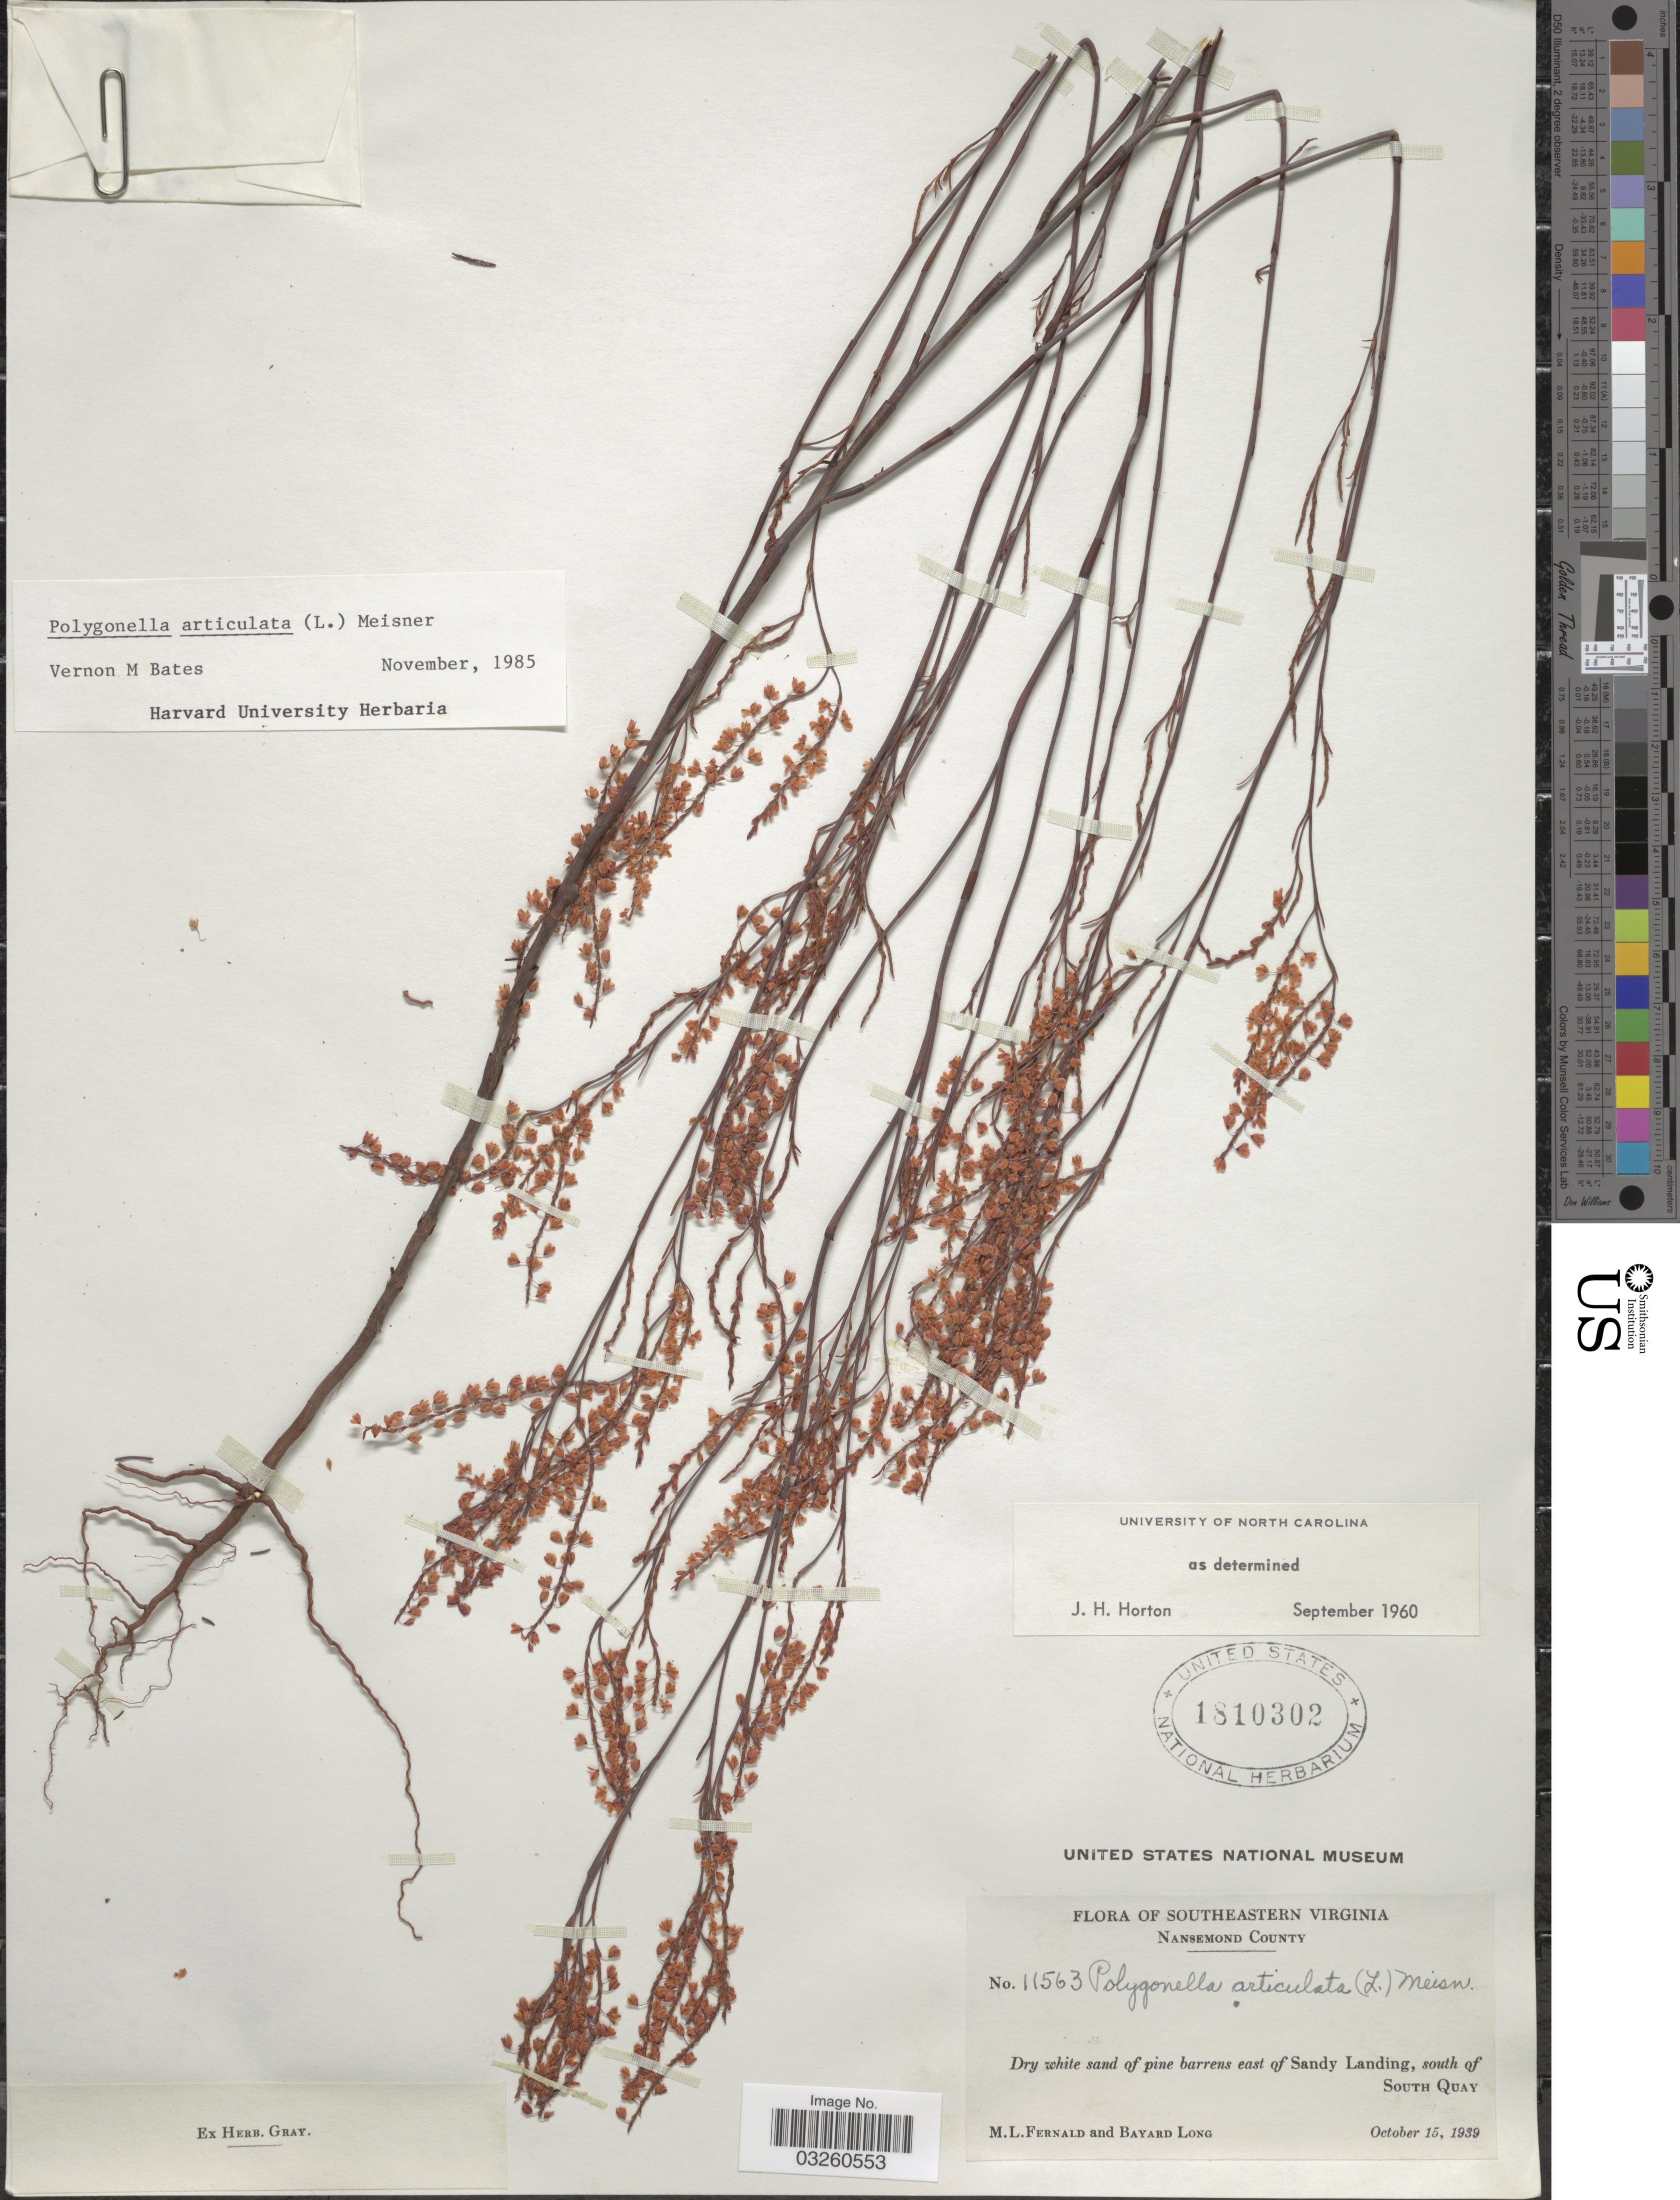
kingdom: Plantae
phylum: Tracheophyta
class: Magnoliopsida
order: Caryophyllales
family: Polygonaceae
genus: Polygonella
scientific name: Polygonella articulata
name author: (L.) Meisn.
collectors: M. L. Fernald & B. Long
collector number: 11563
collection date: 1939-10-15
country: United States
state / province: Virginia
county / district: City of Suffolk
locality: Southeastern Virginia. Nansemond County. Dry white sand of pine barrens east of Sandy Landing, south of South Quay.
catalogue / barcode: US 1810302